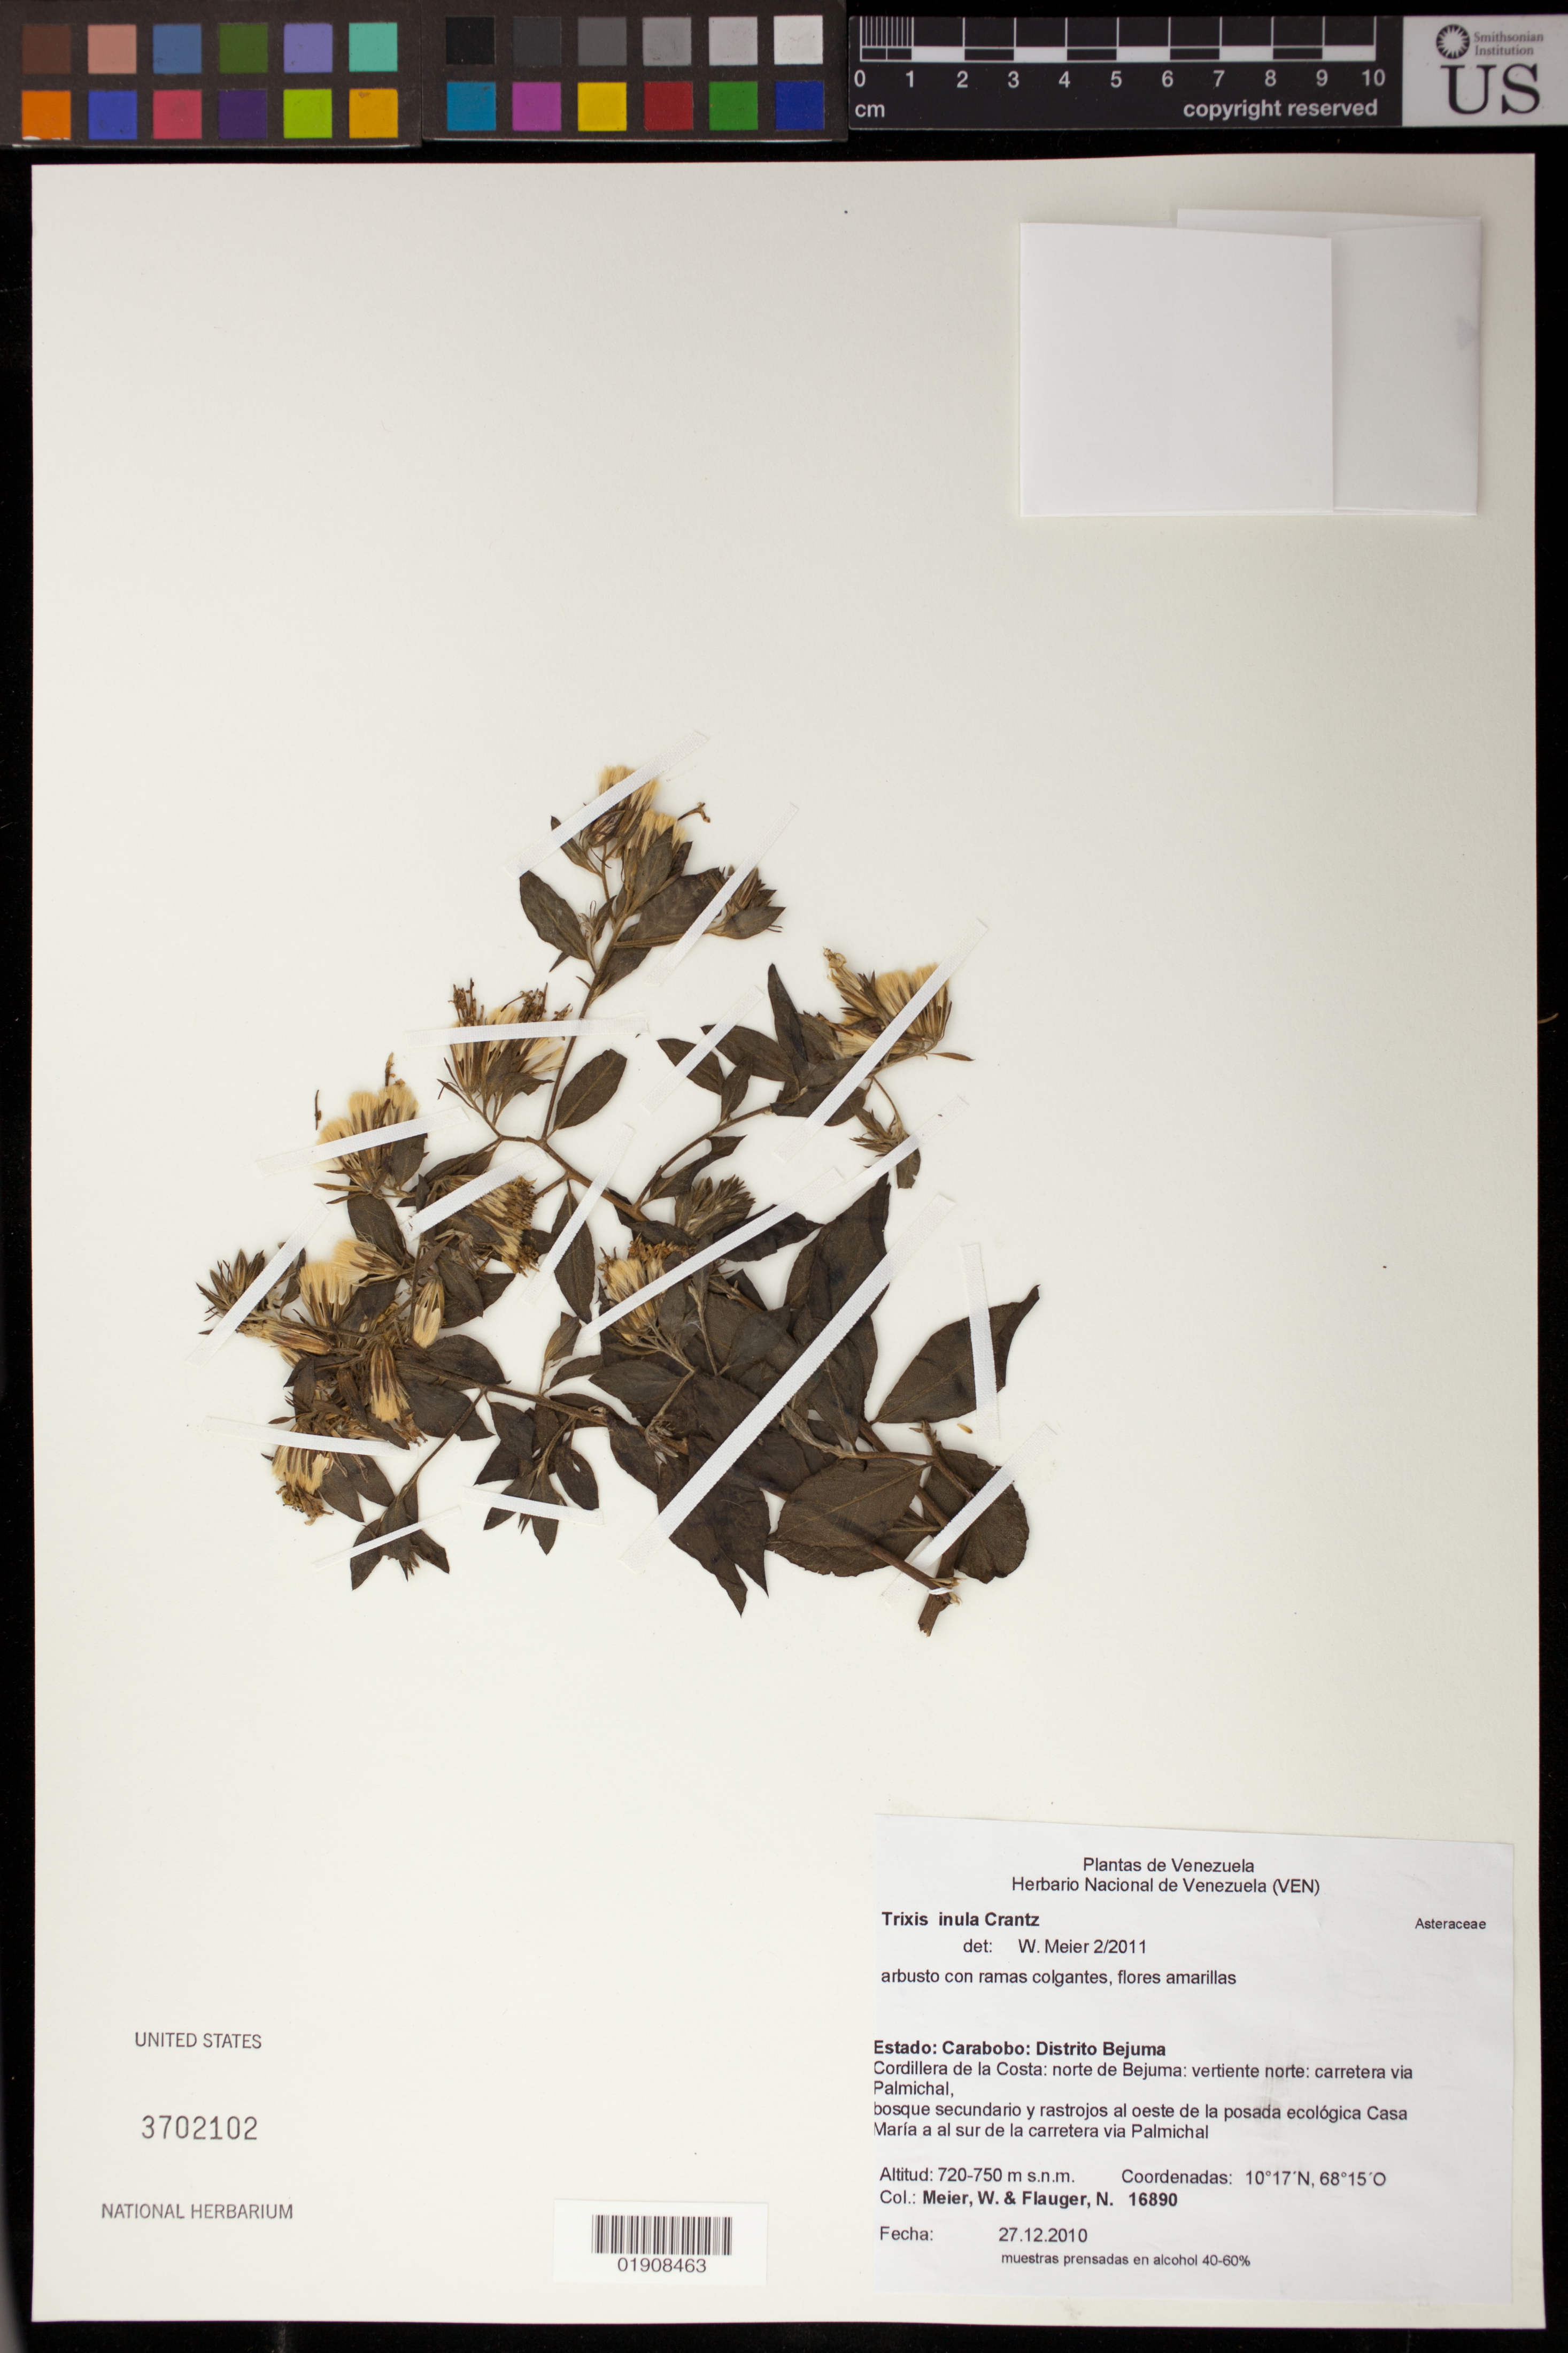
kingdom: Plantae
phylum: Tracheophyta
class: Magnoliopsida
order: Asterales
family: Asteraceae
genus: Trixis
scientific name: Trixis inula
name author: Crantz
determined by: Meier, Winfried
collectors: W. Meier & N. Flauger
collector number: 16890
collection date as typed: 27.12.2010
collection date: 2010-12-27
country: Venezuela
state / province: Carabobo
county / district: Bejuma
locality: Distrito Bejuma. Cordillera de la Costa: norte de Bejuma: vertiente norte: carretera via Palmichal, bosque secundario y rastrojos al oeste de la posada ecologica Casa Maria a al sur de la carretera via Palmichal.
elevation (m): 720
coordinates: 10 17 N, 68 15 O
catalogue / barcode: US 3702102